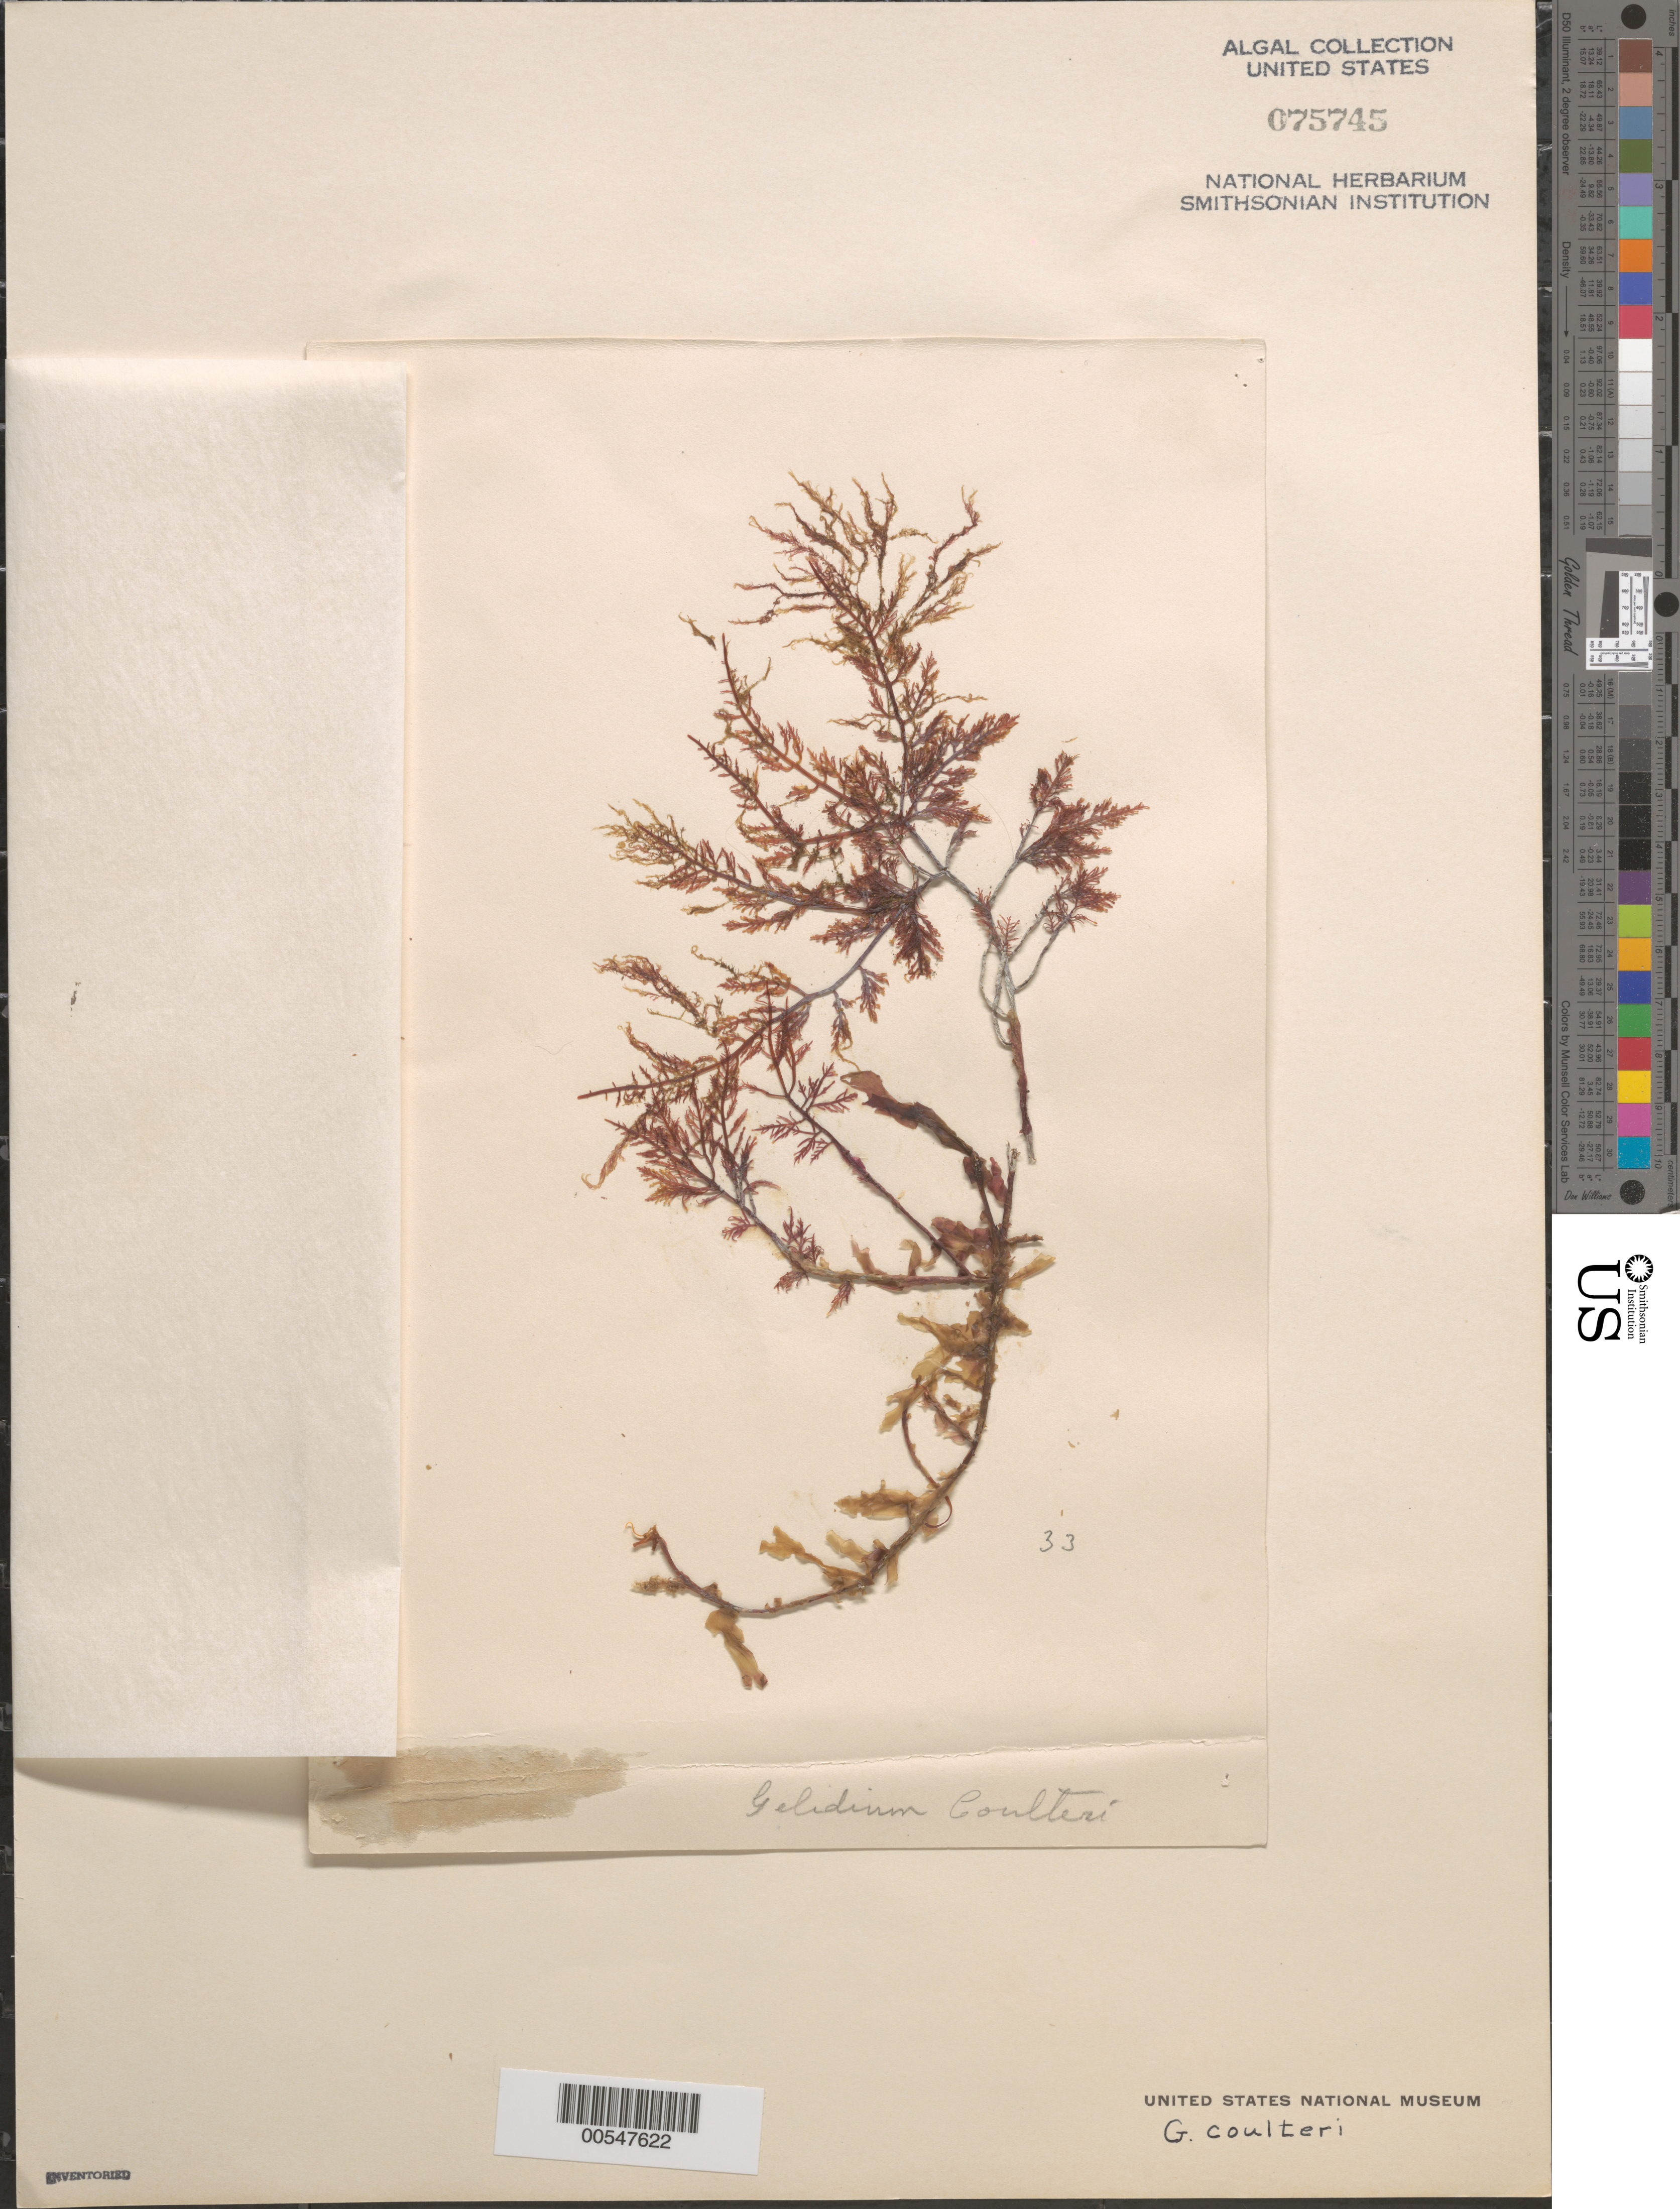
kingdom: Plantae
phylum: Rhodophyta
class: Florideophyceae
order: Gelidiales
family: Gelidiaceae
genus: Gelidium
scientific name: Gelidium coulteri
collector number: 33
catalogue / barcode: US 75745